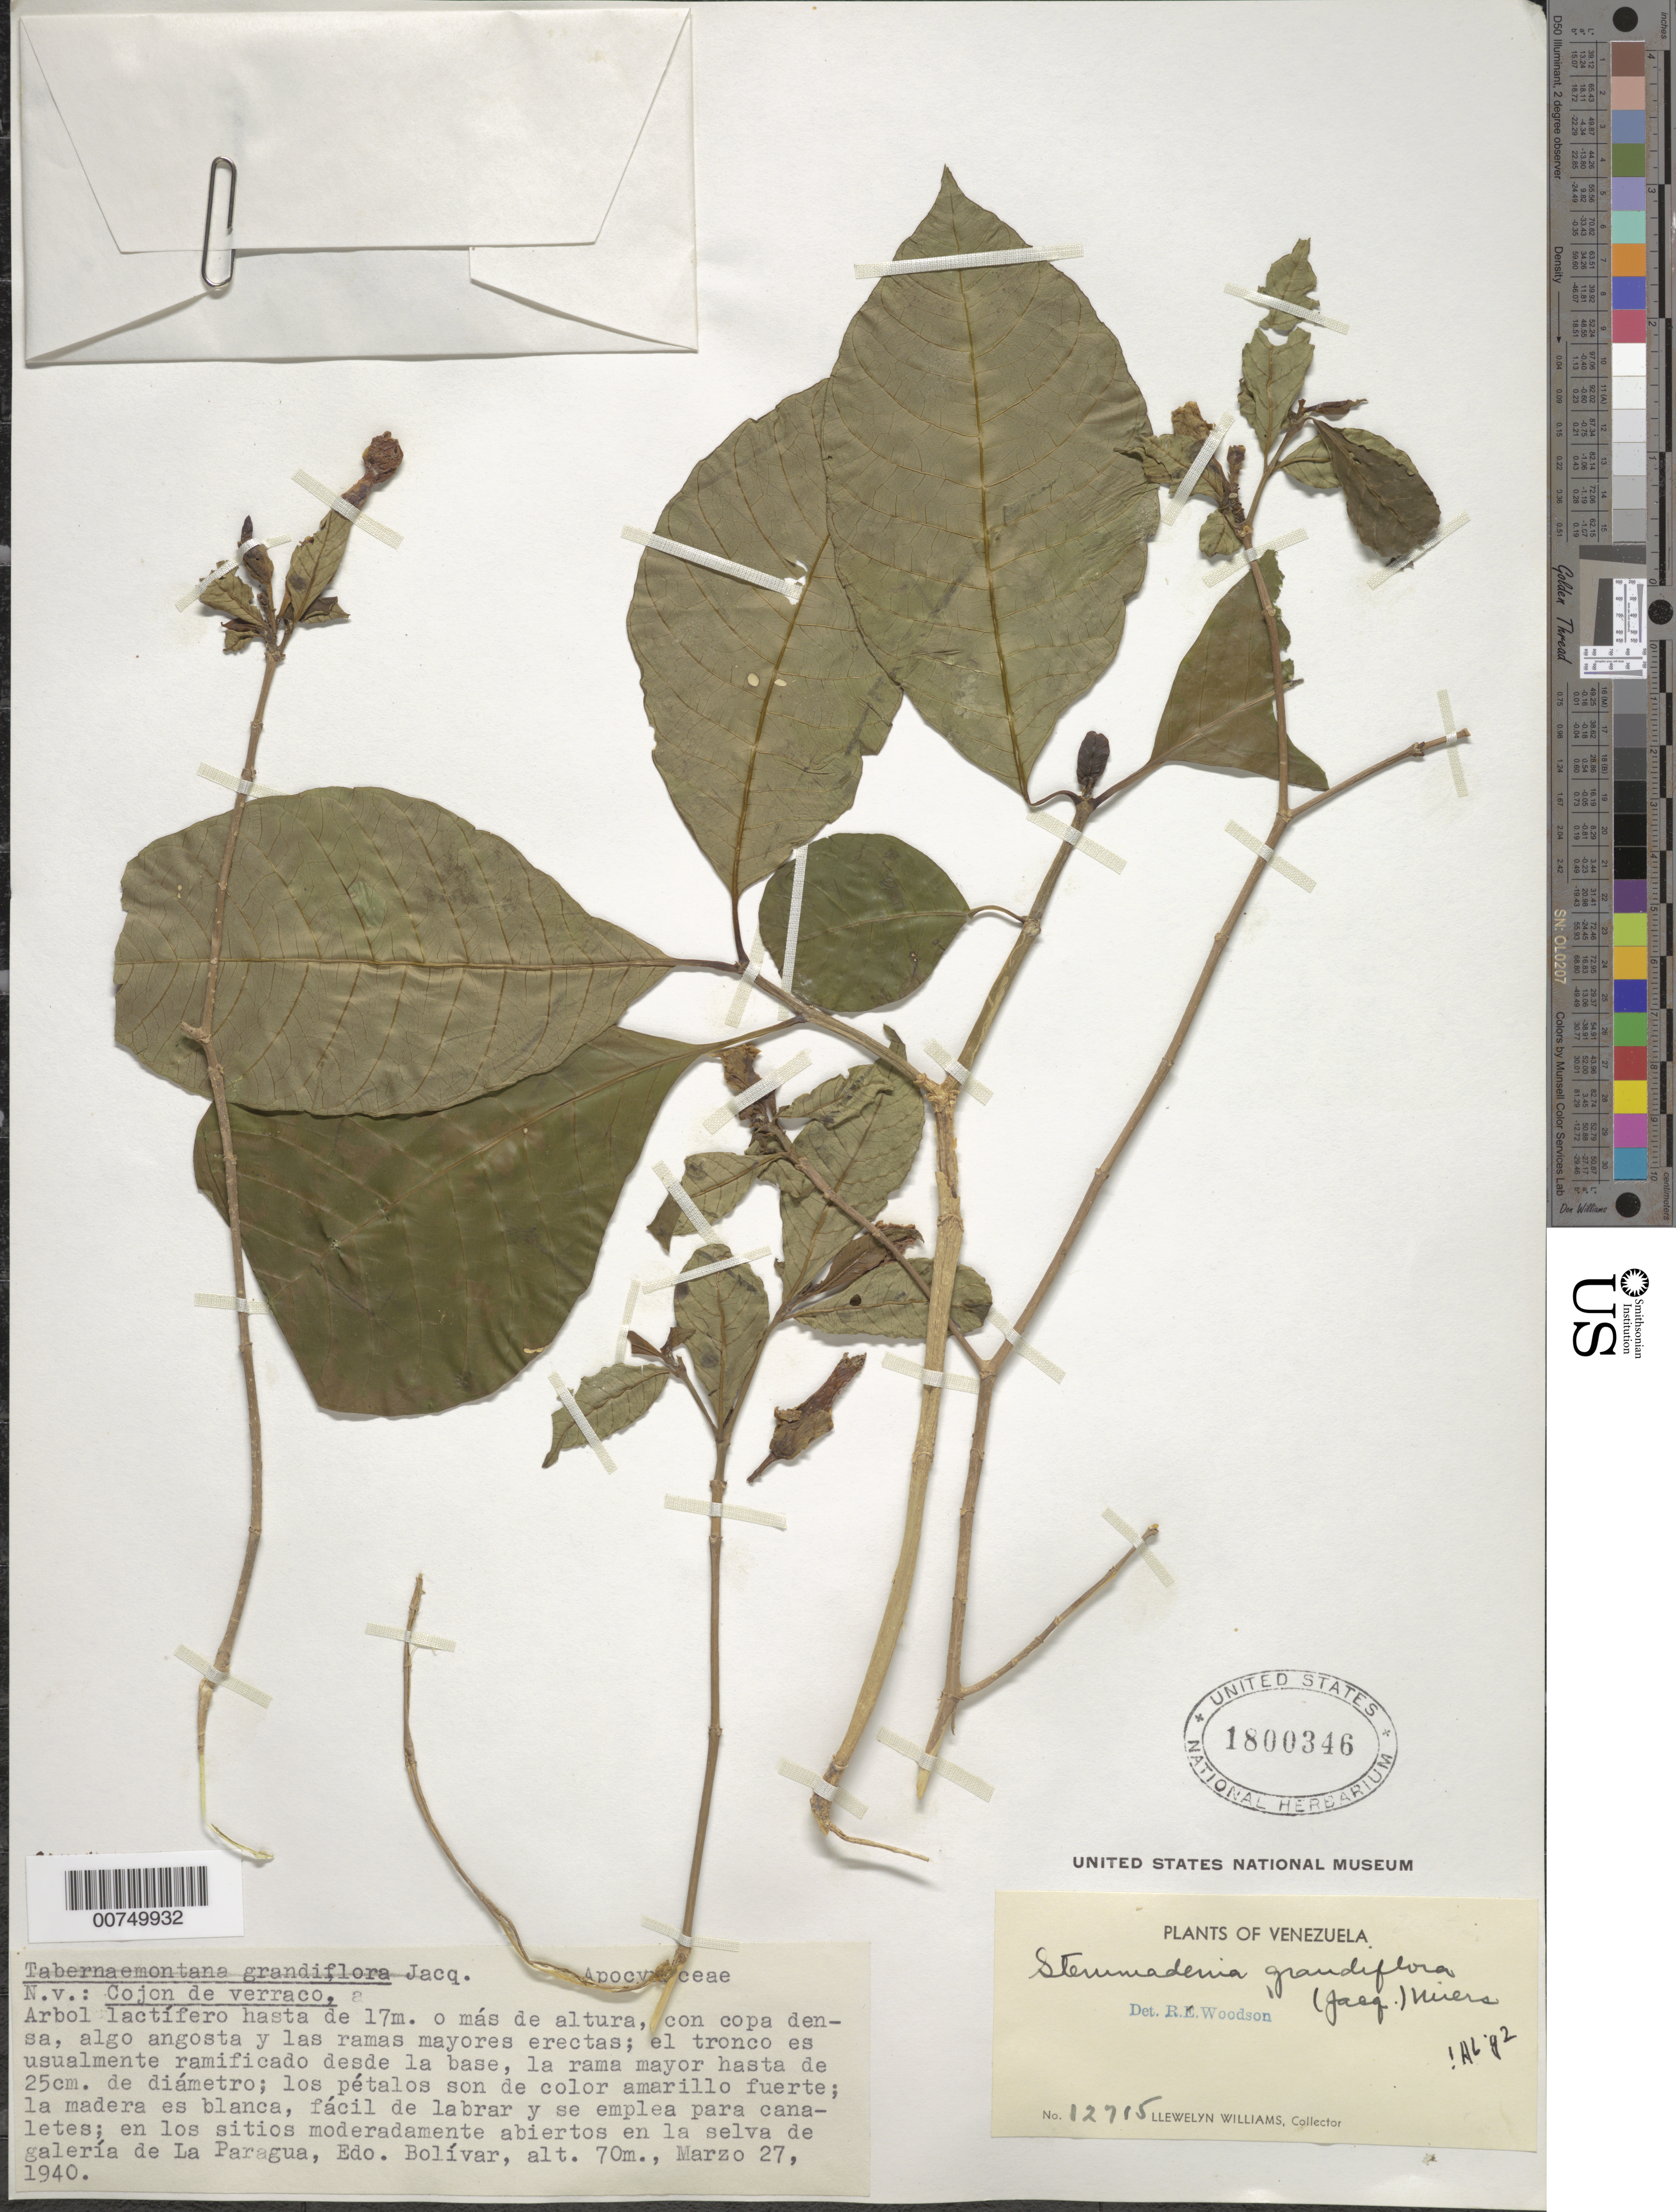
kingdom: Plantae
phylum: Tracheophyta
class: Magnoliopsida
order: Gentianales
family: Apocynaceae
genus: Stemmadenia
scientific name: Stemmadenia grandiflora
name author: (Jacq.) Miers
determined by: Woodson, R. E., Jr.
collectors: Ll. Williams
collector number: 12715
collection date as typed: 27-Mar-40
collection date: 1940-03-27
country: Venezuela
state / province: Bolívar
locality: La Paragua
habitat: Sitios moderadamente abiertos enla selva de galeria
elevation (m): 70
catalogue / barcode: US 1800346